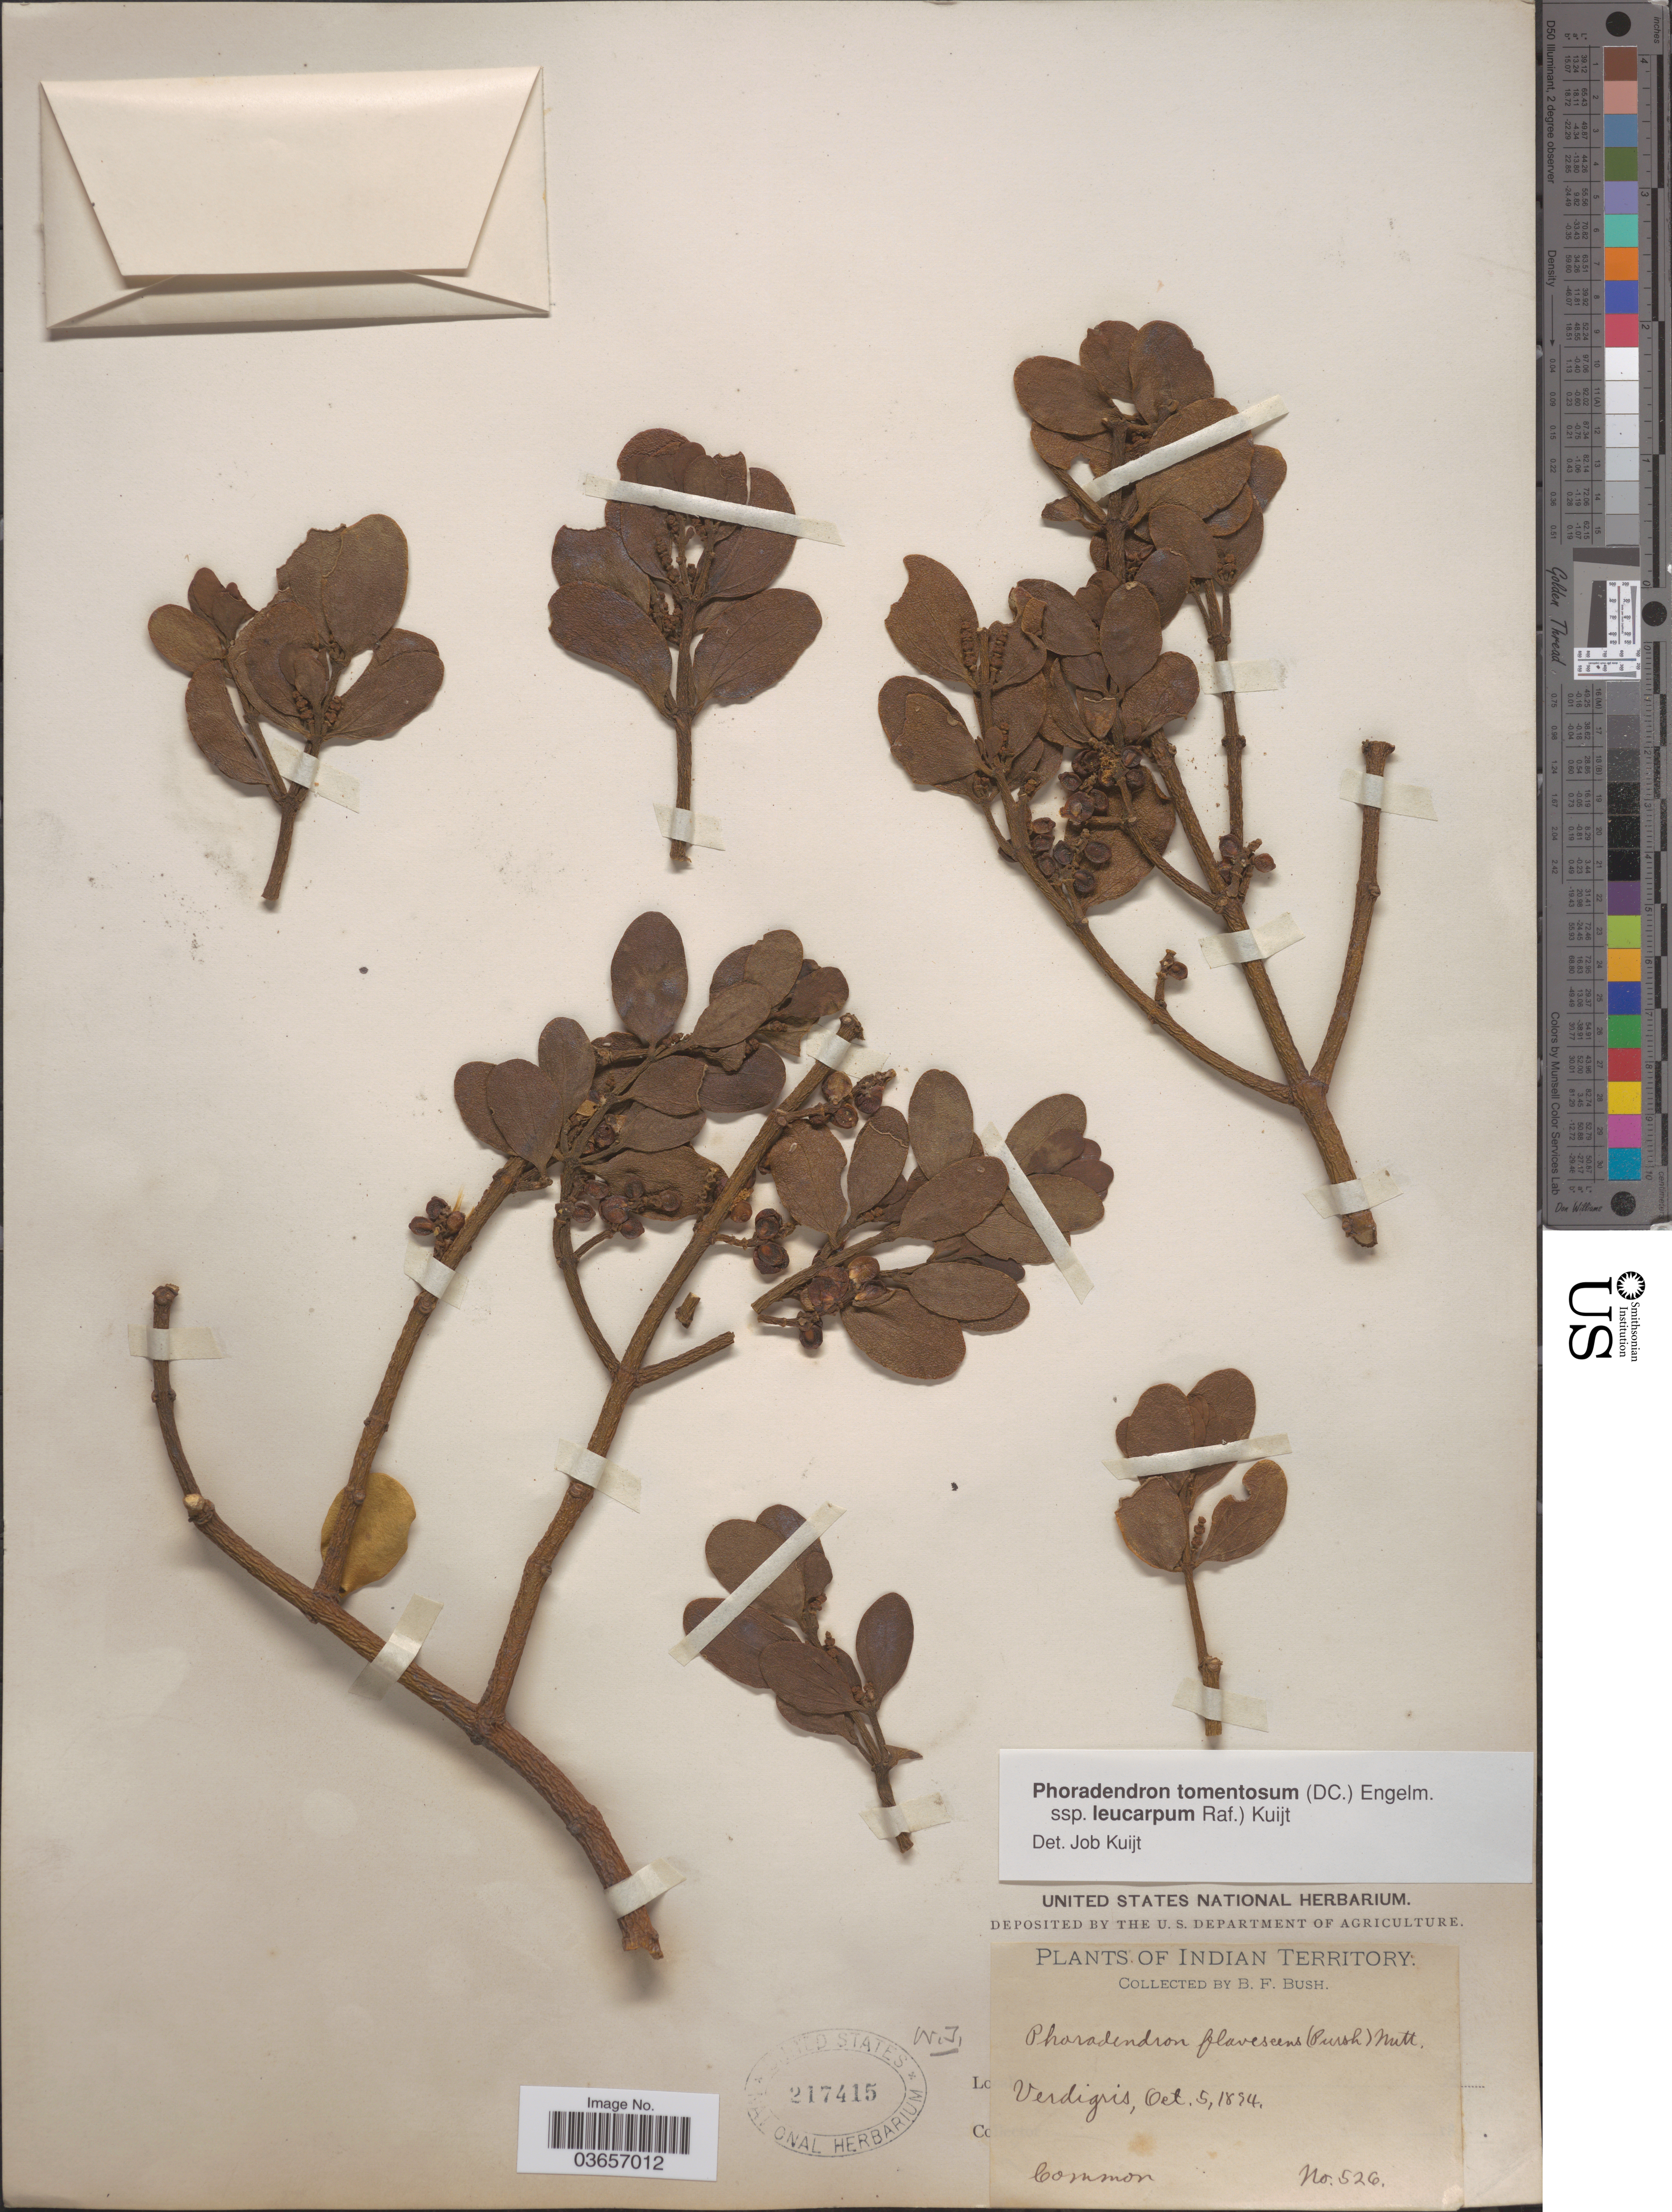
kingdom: Plantae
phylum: Tracheophyta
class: Magnoliopsida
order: Santalales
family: Viscaceae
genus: Phoradendron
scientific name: Phoradendron tomentosum subsp. leucarpum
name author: DC.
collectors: B. F. Bush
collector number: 526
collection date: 1894-10-05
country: United States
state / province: Oklahoma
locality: Indian Territory. Verdigris.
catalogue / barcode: US 217415